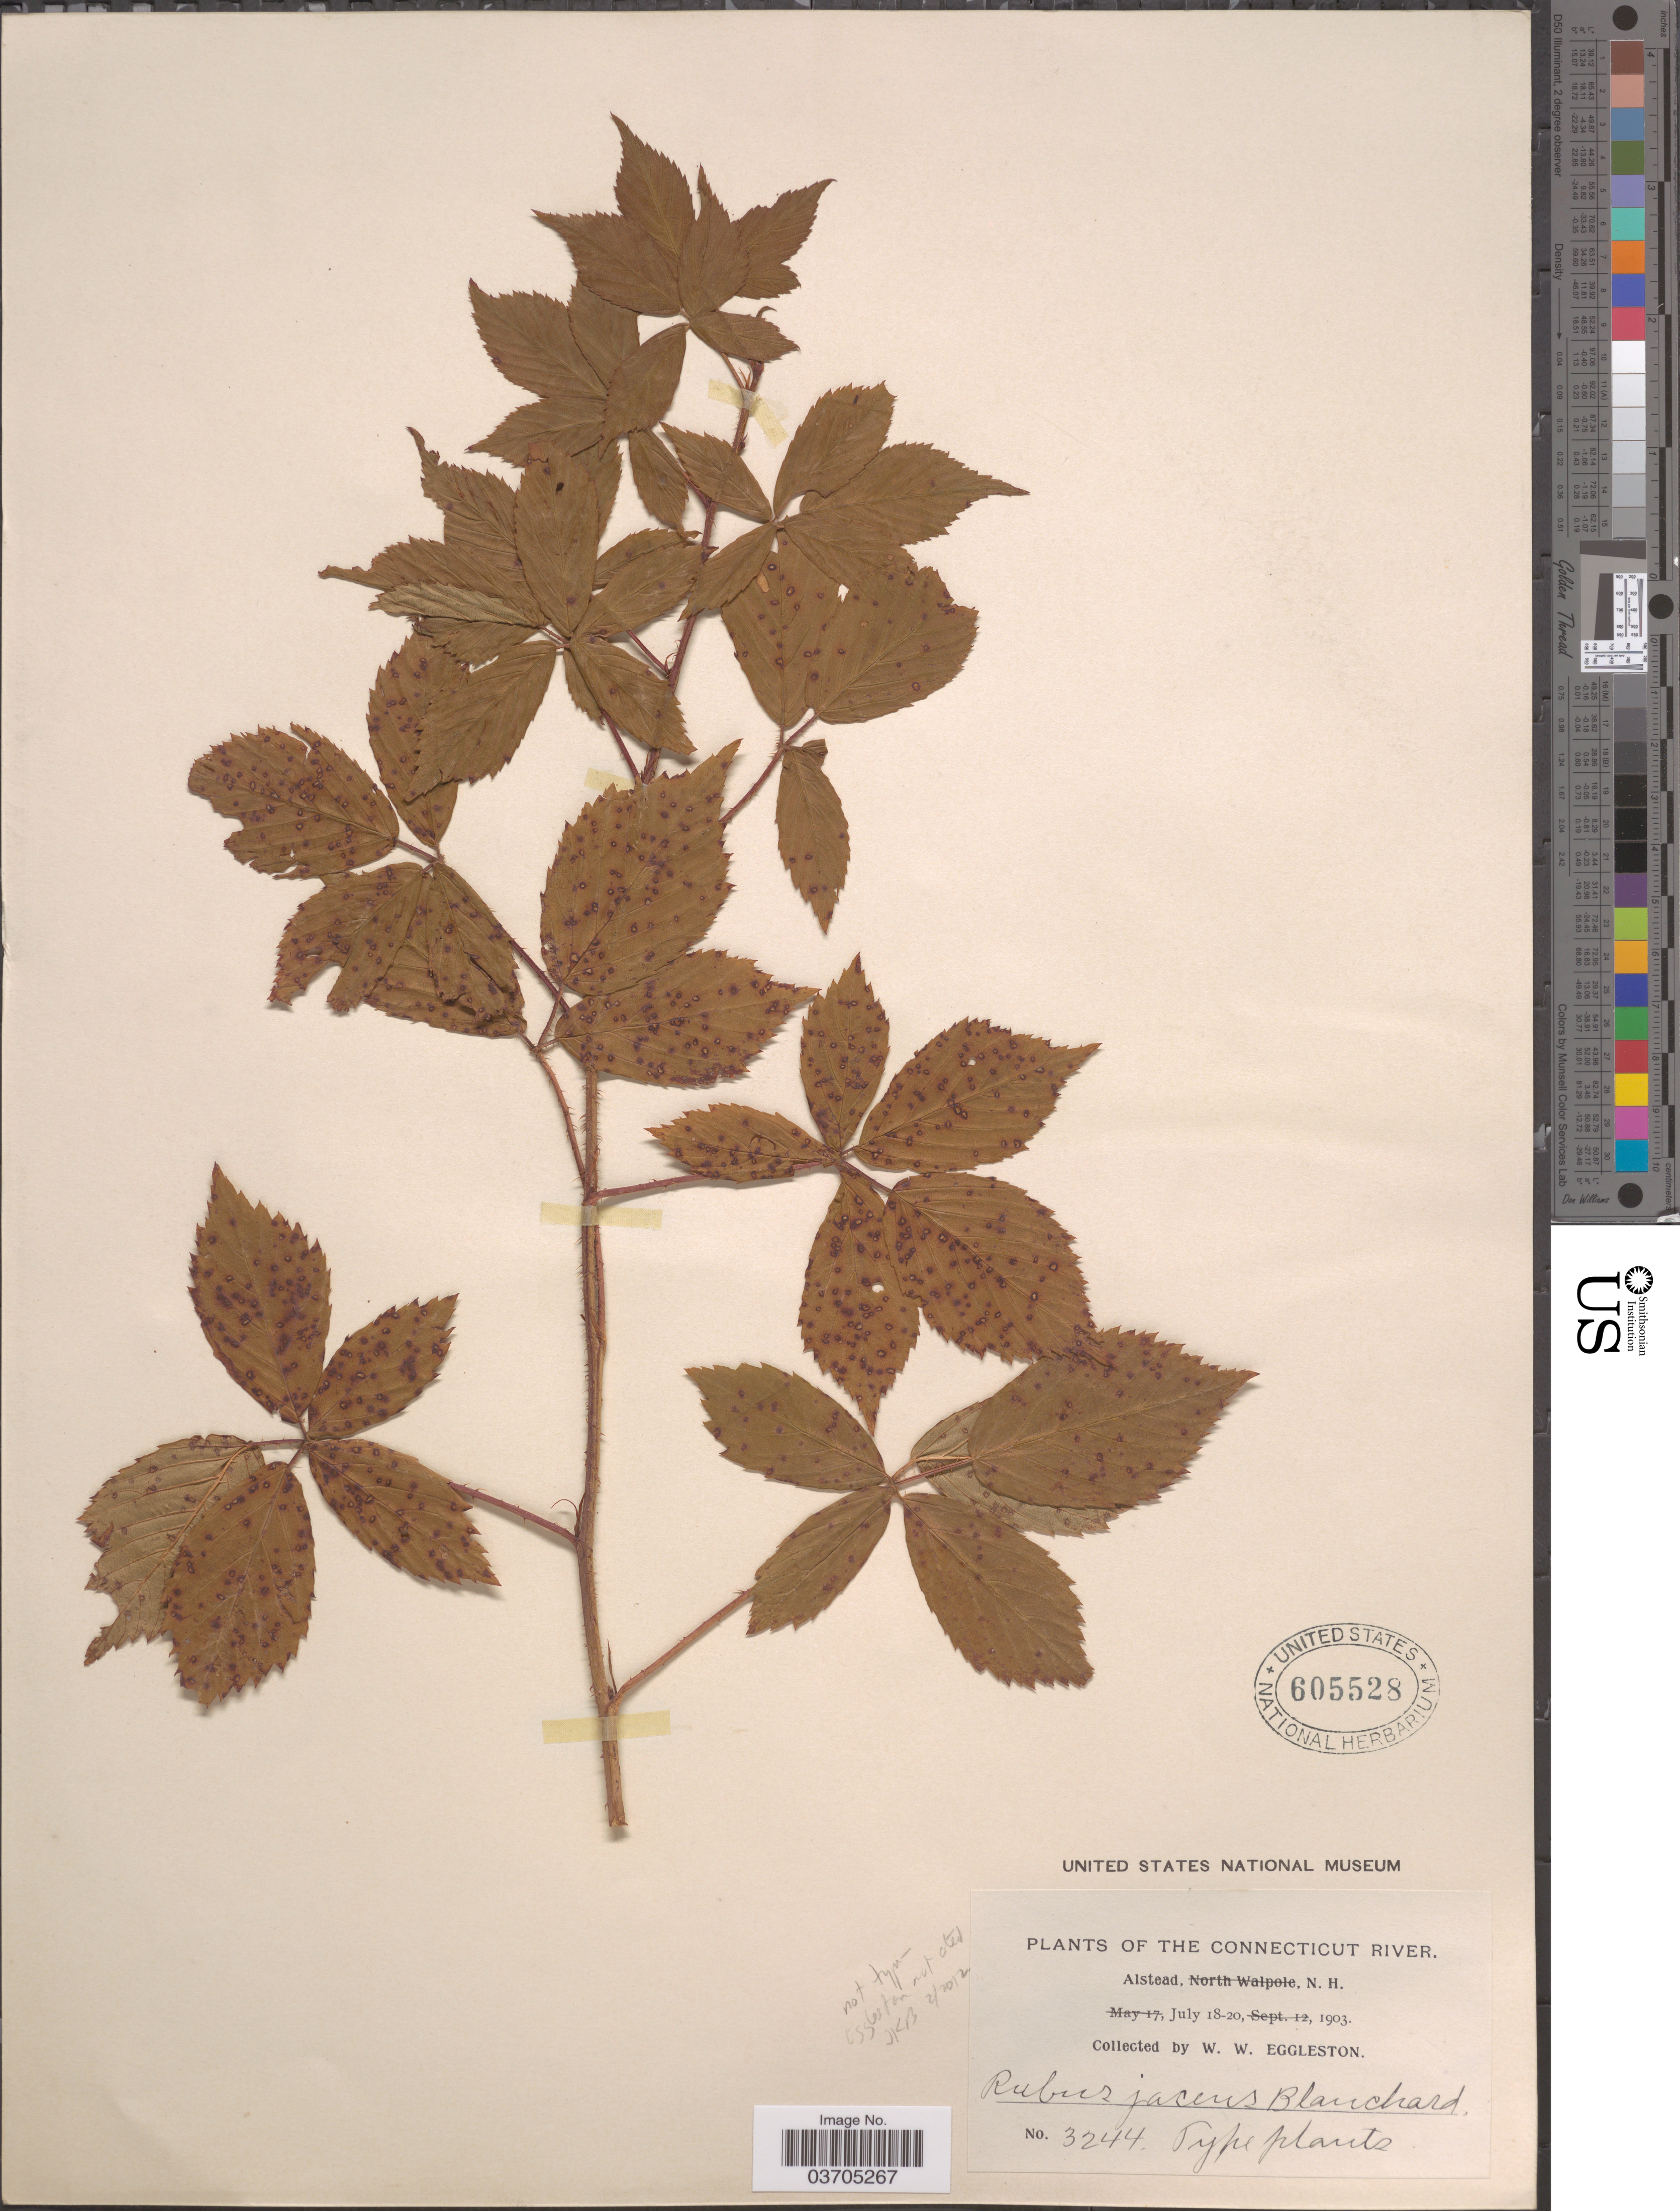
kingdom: Plantae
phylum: Tracheophyta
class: Magnoliopsida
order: Rosales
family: Rosaceae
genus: Rubus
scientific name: Rubus jacens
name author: Blanch.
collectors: W. W. Eggleston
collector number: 3244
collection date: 1903-07-18/1903-07-20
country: United States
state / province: New Hampshire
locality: The Connecticut River. Alstead.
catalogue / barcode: US 60528